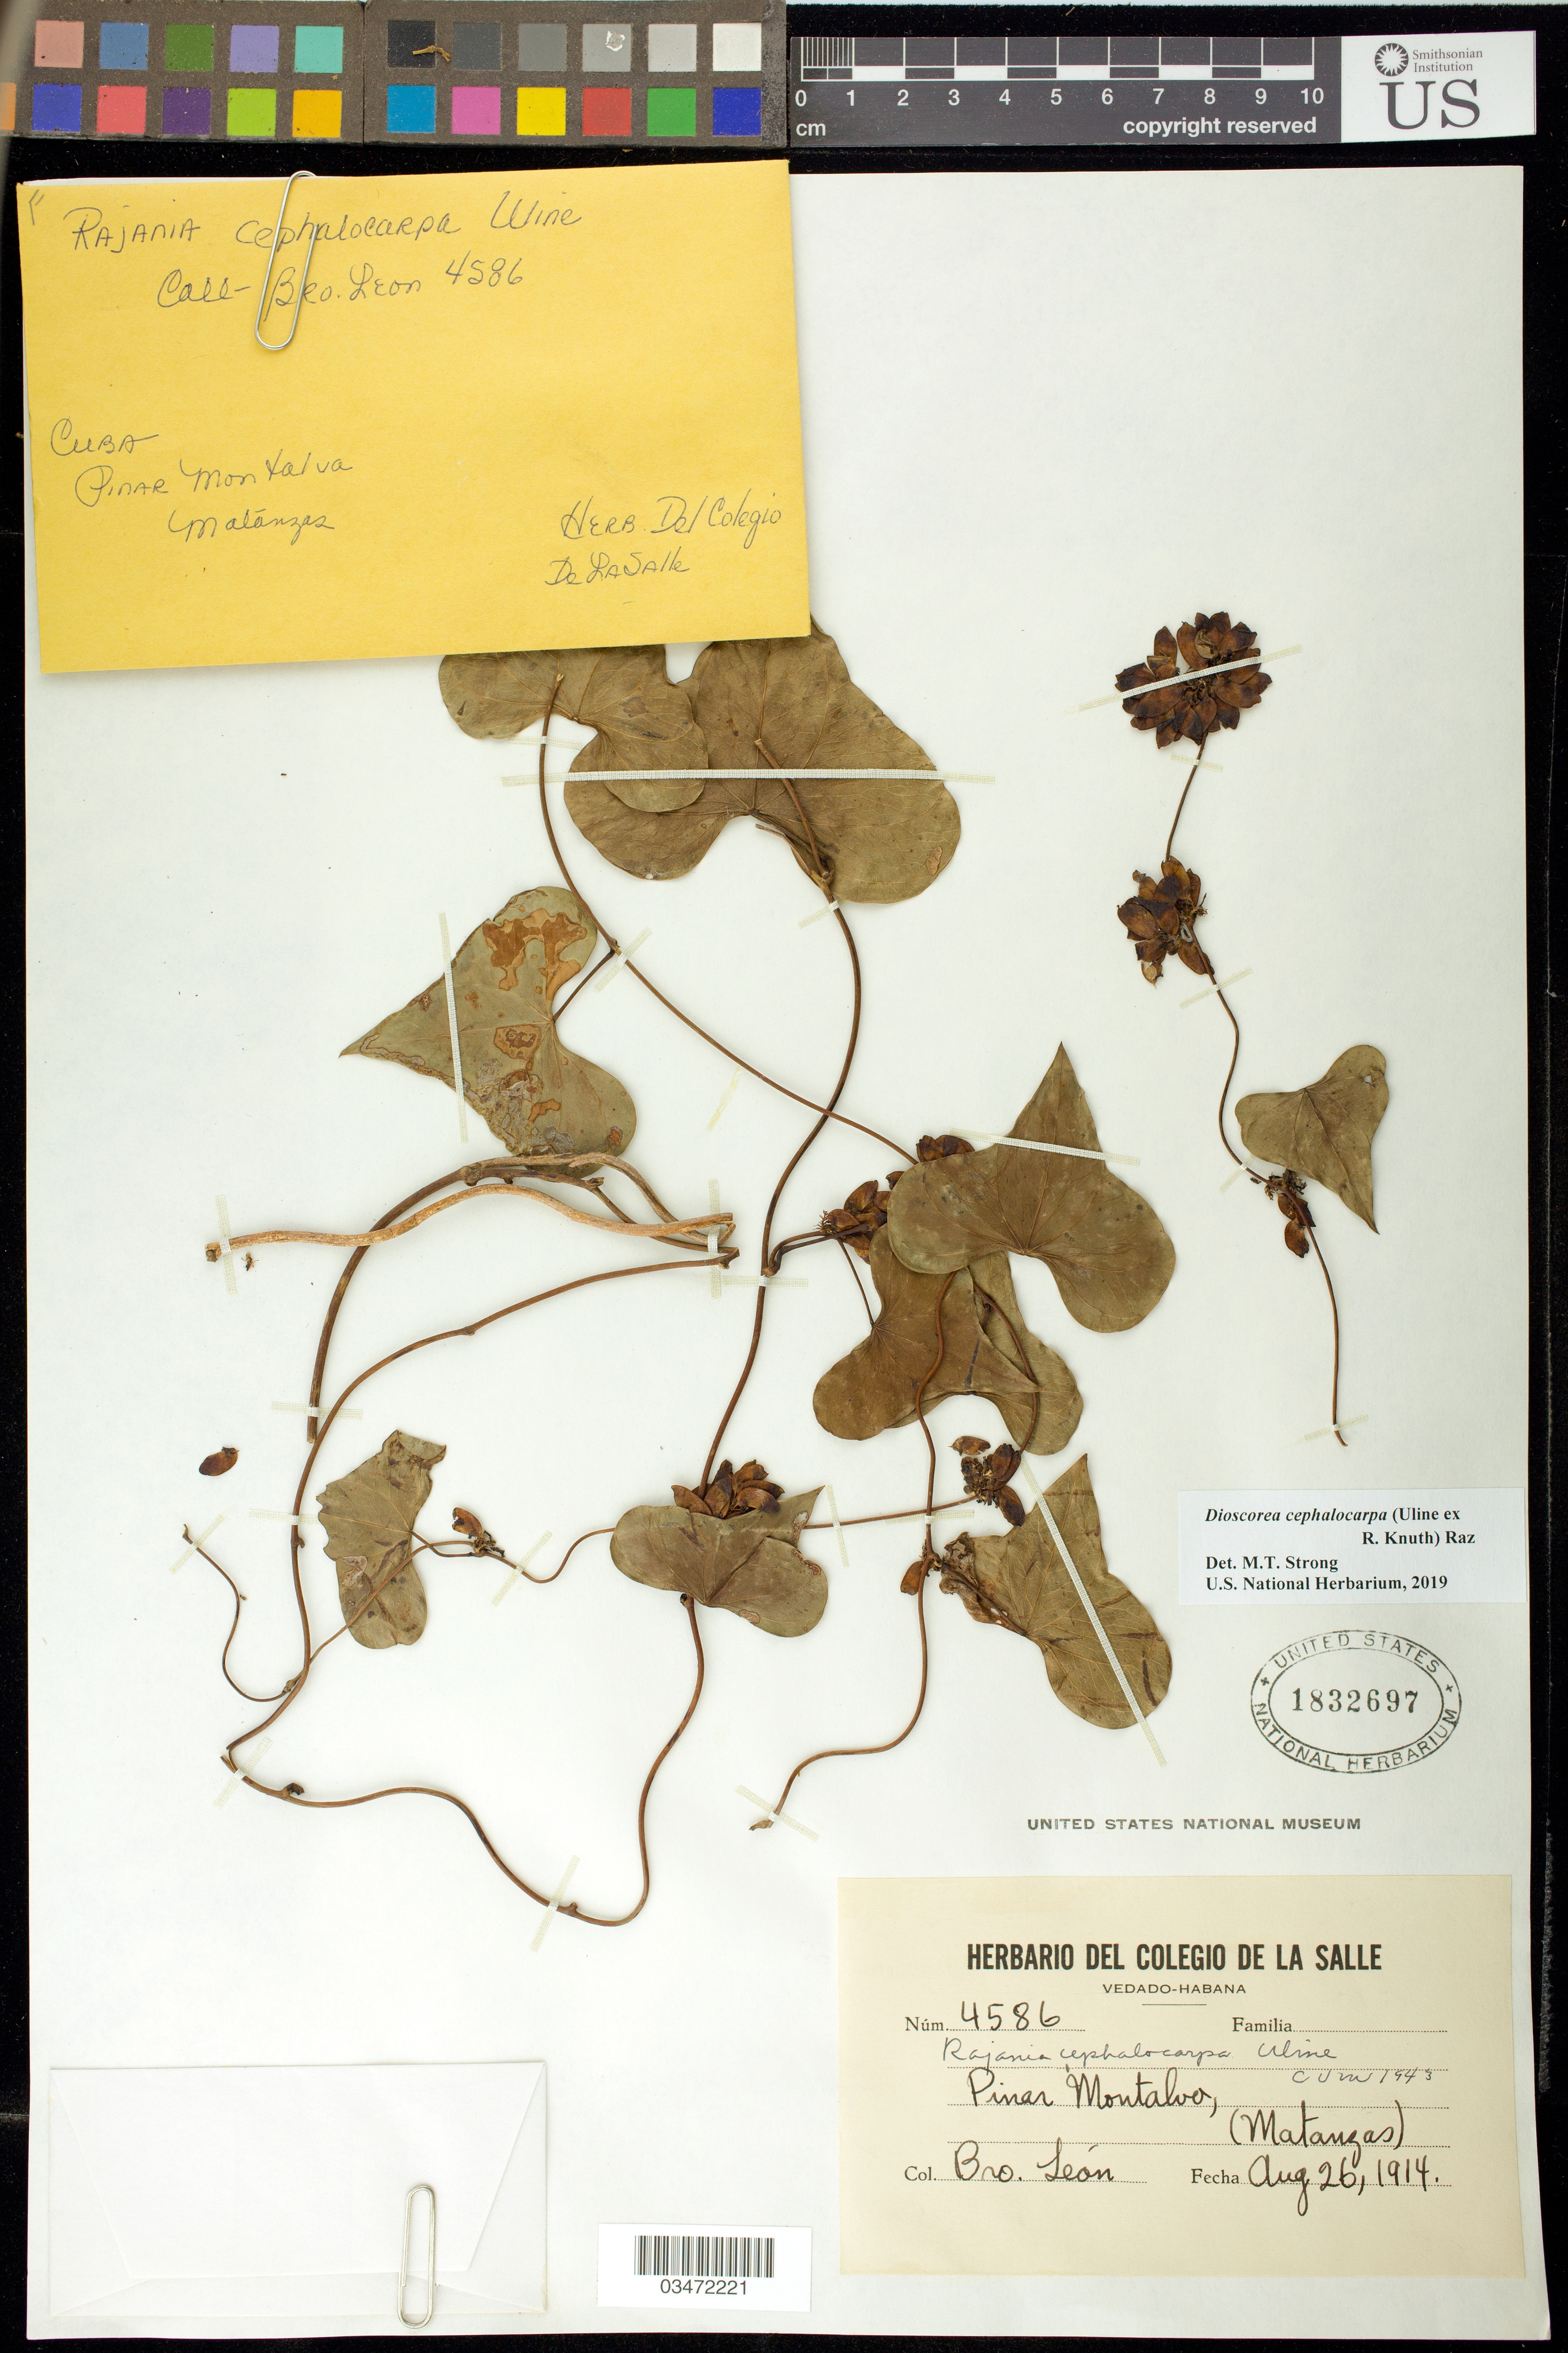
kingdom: Plantae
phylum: Tracheophyta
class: Liliopsida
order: Dioscoreales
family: Dioscoreaceae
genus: Dioscorea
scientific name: Dioscorea cephalocarpa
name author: (Uline ex R. Knuth) Raz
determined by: Strong, M. T., (US), Smithsonian Institution - National Museum of Natural History (UNITED STATES)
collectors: Bro. León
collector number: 4586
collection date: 1914-08-26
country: Cuba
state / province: Matanzas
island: Cuba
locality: Pinar Montalva [?]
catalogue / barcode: US 1832697